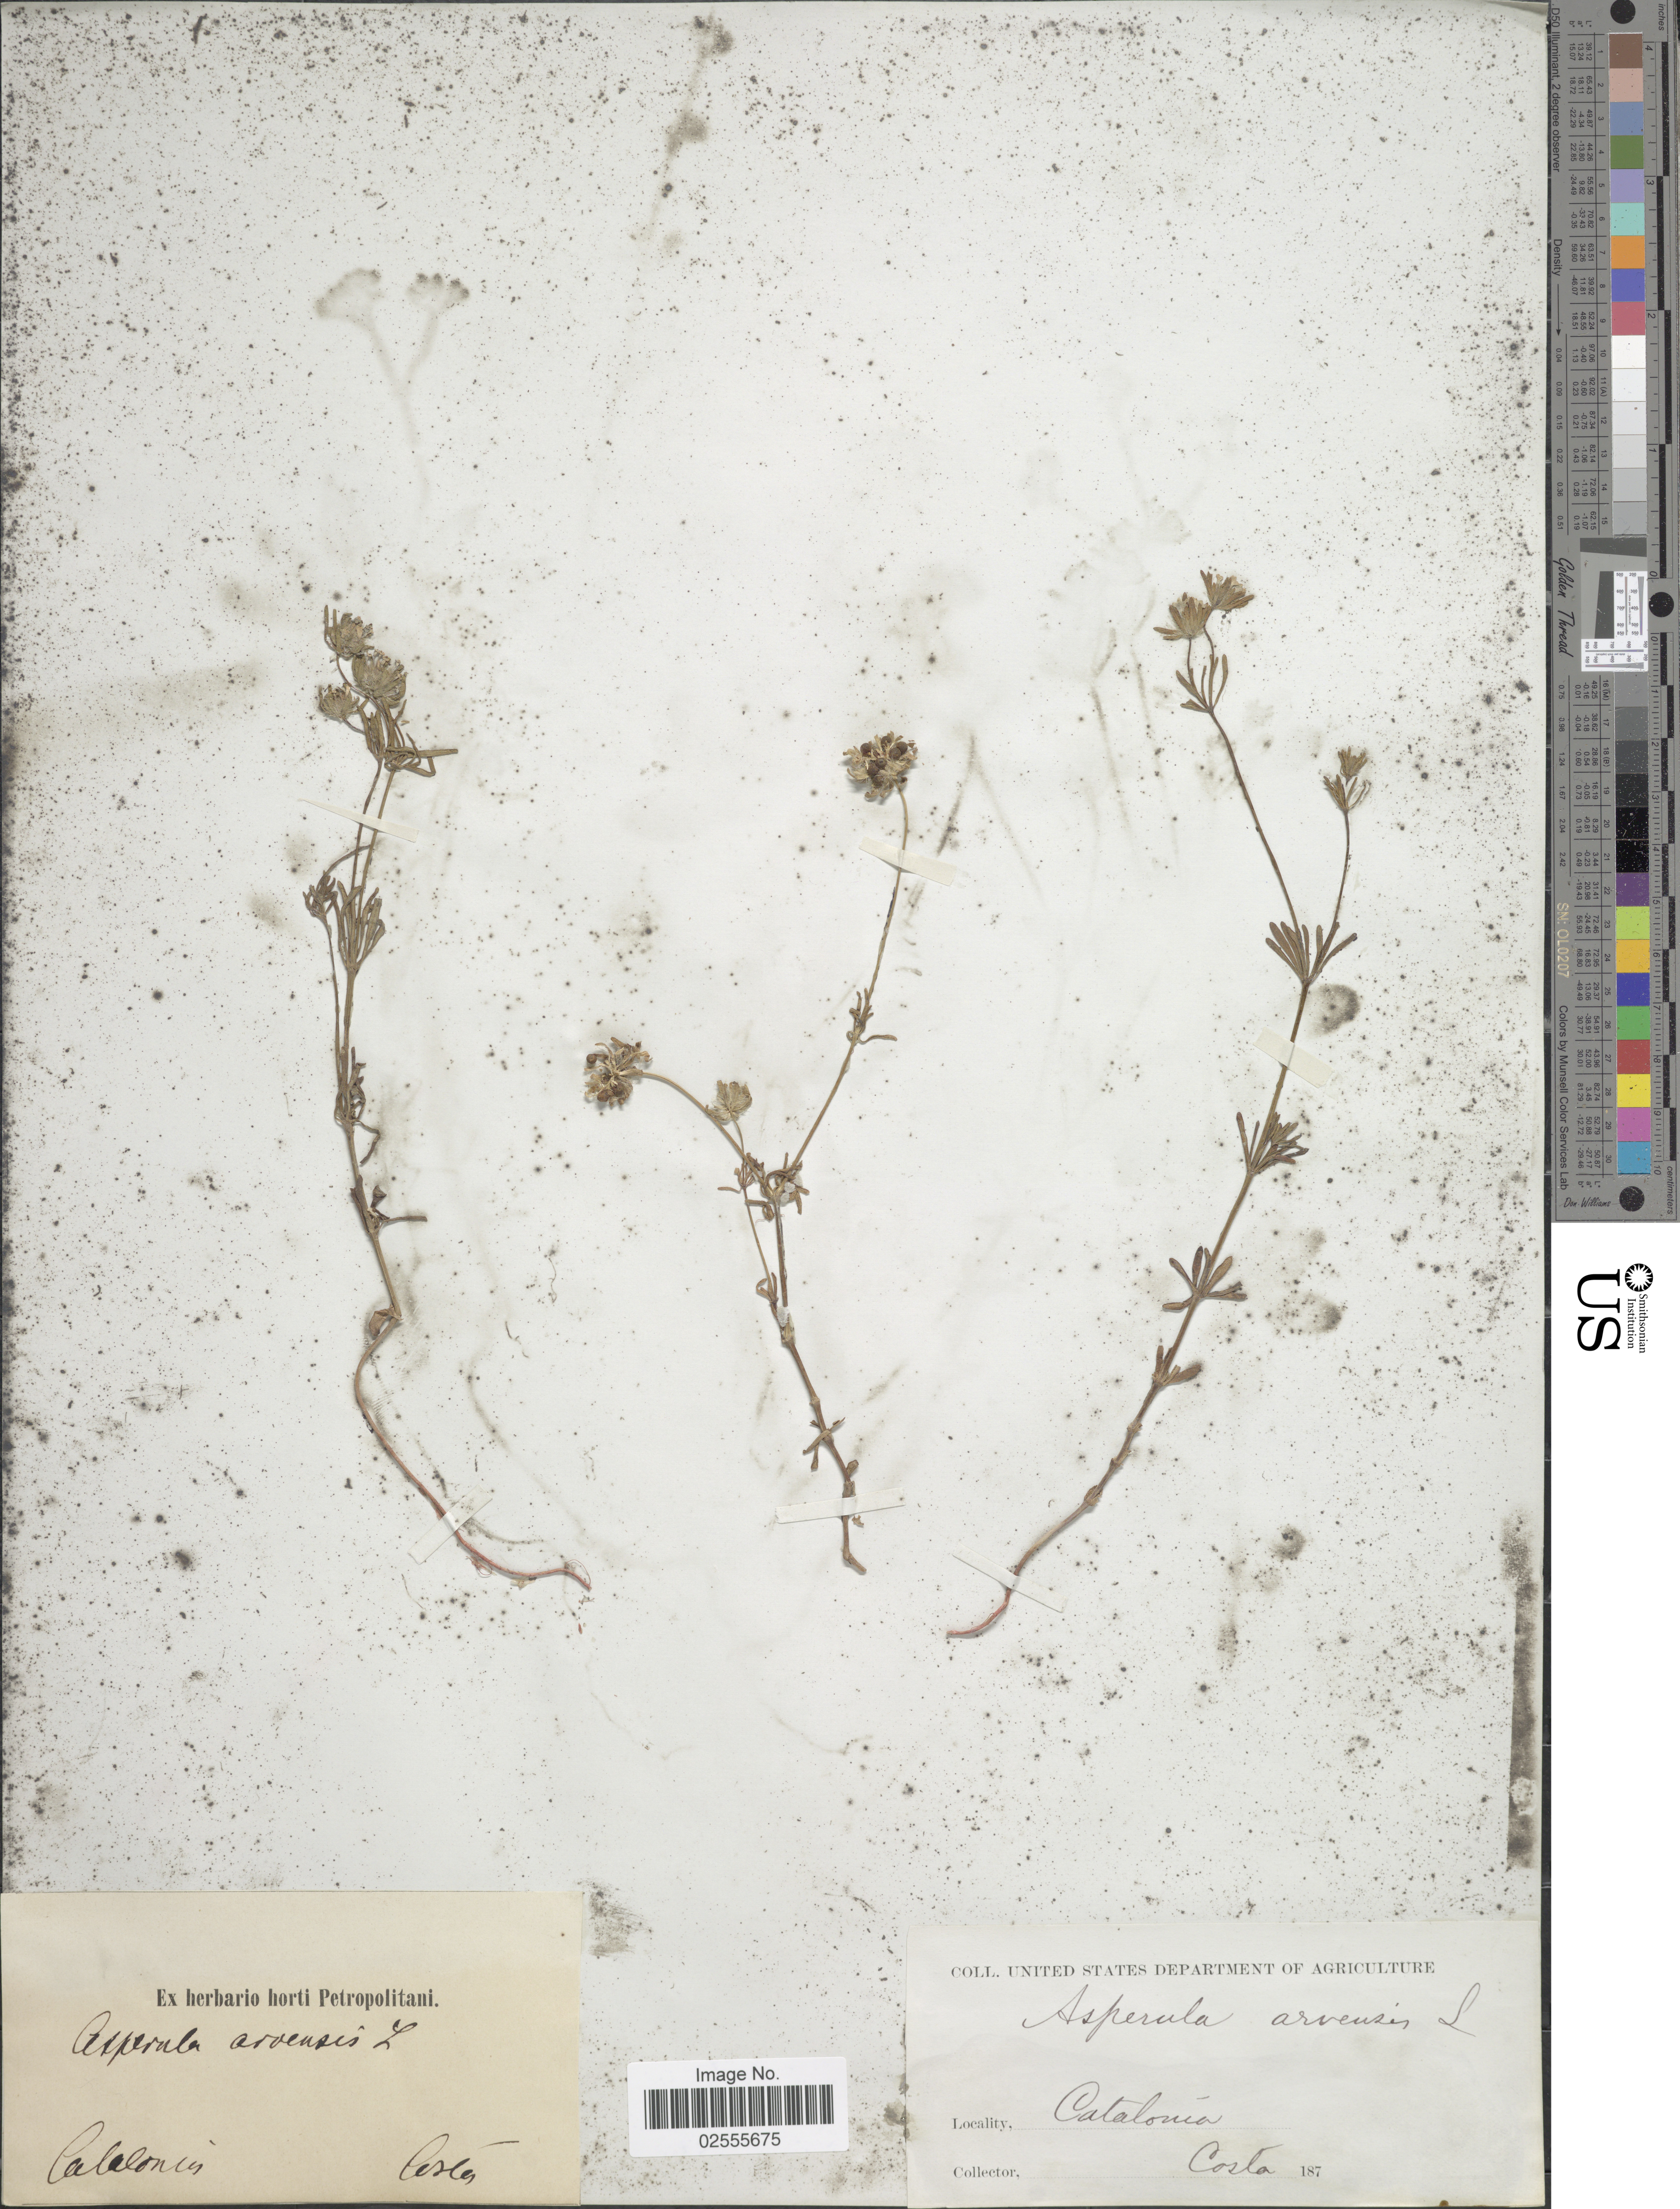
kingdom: Plantae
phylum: Tracheophyta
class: Magnoliopsida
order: Gentianales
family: Rubiaceae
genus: Asperula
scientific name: Asperula arvensis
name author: L.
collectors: -. Costa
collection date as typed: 187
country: Spain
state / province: Catalunya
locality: Catalonia